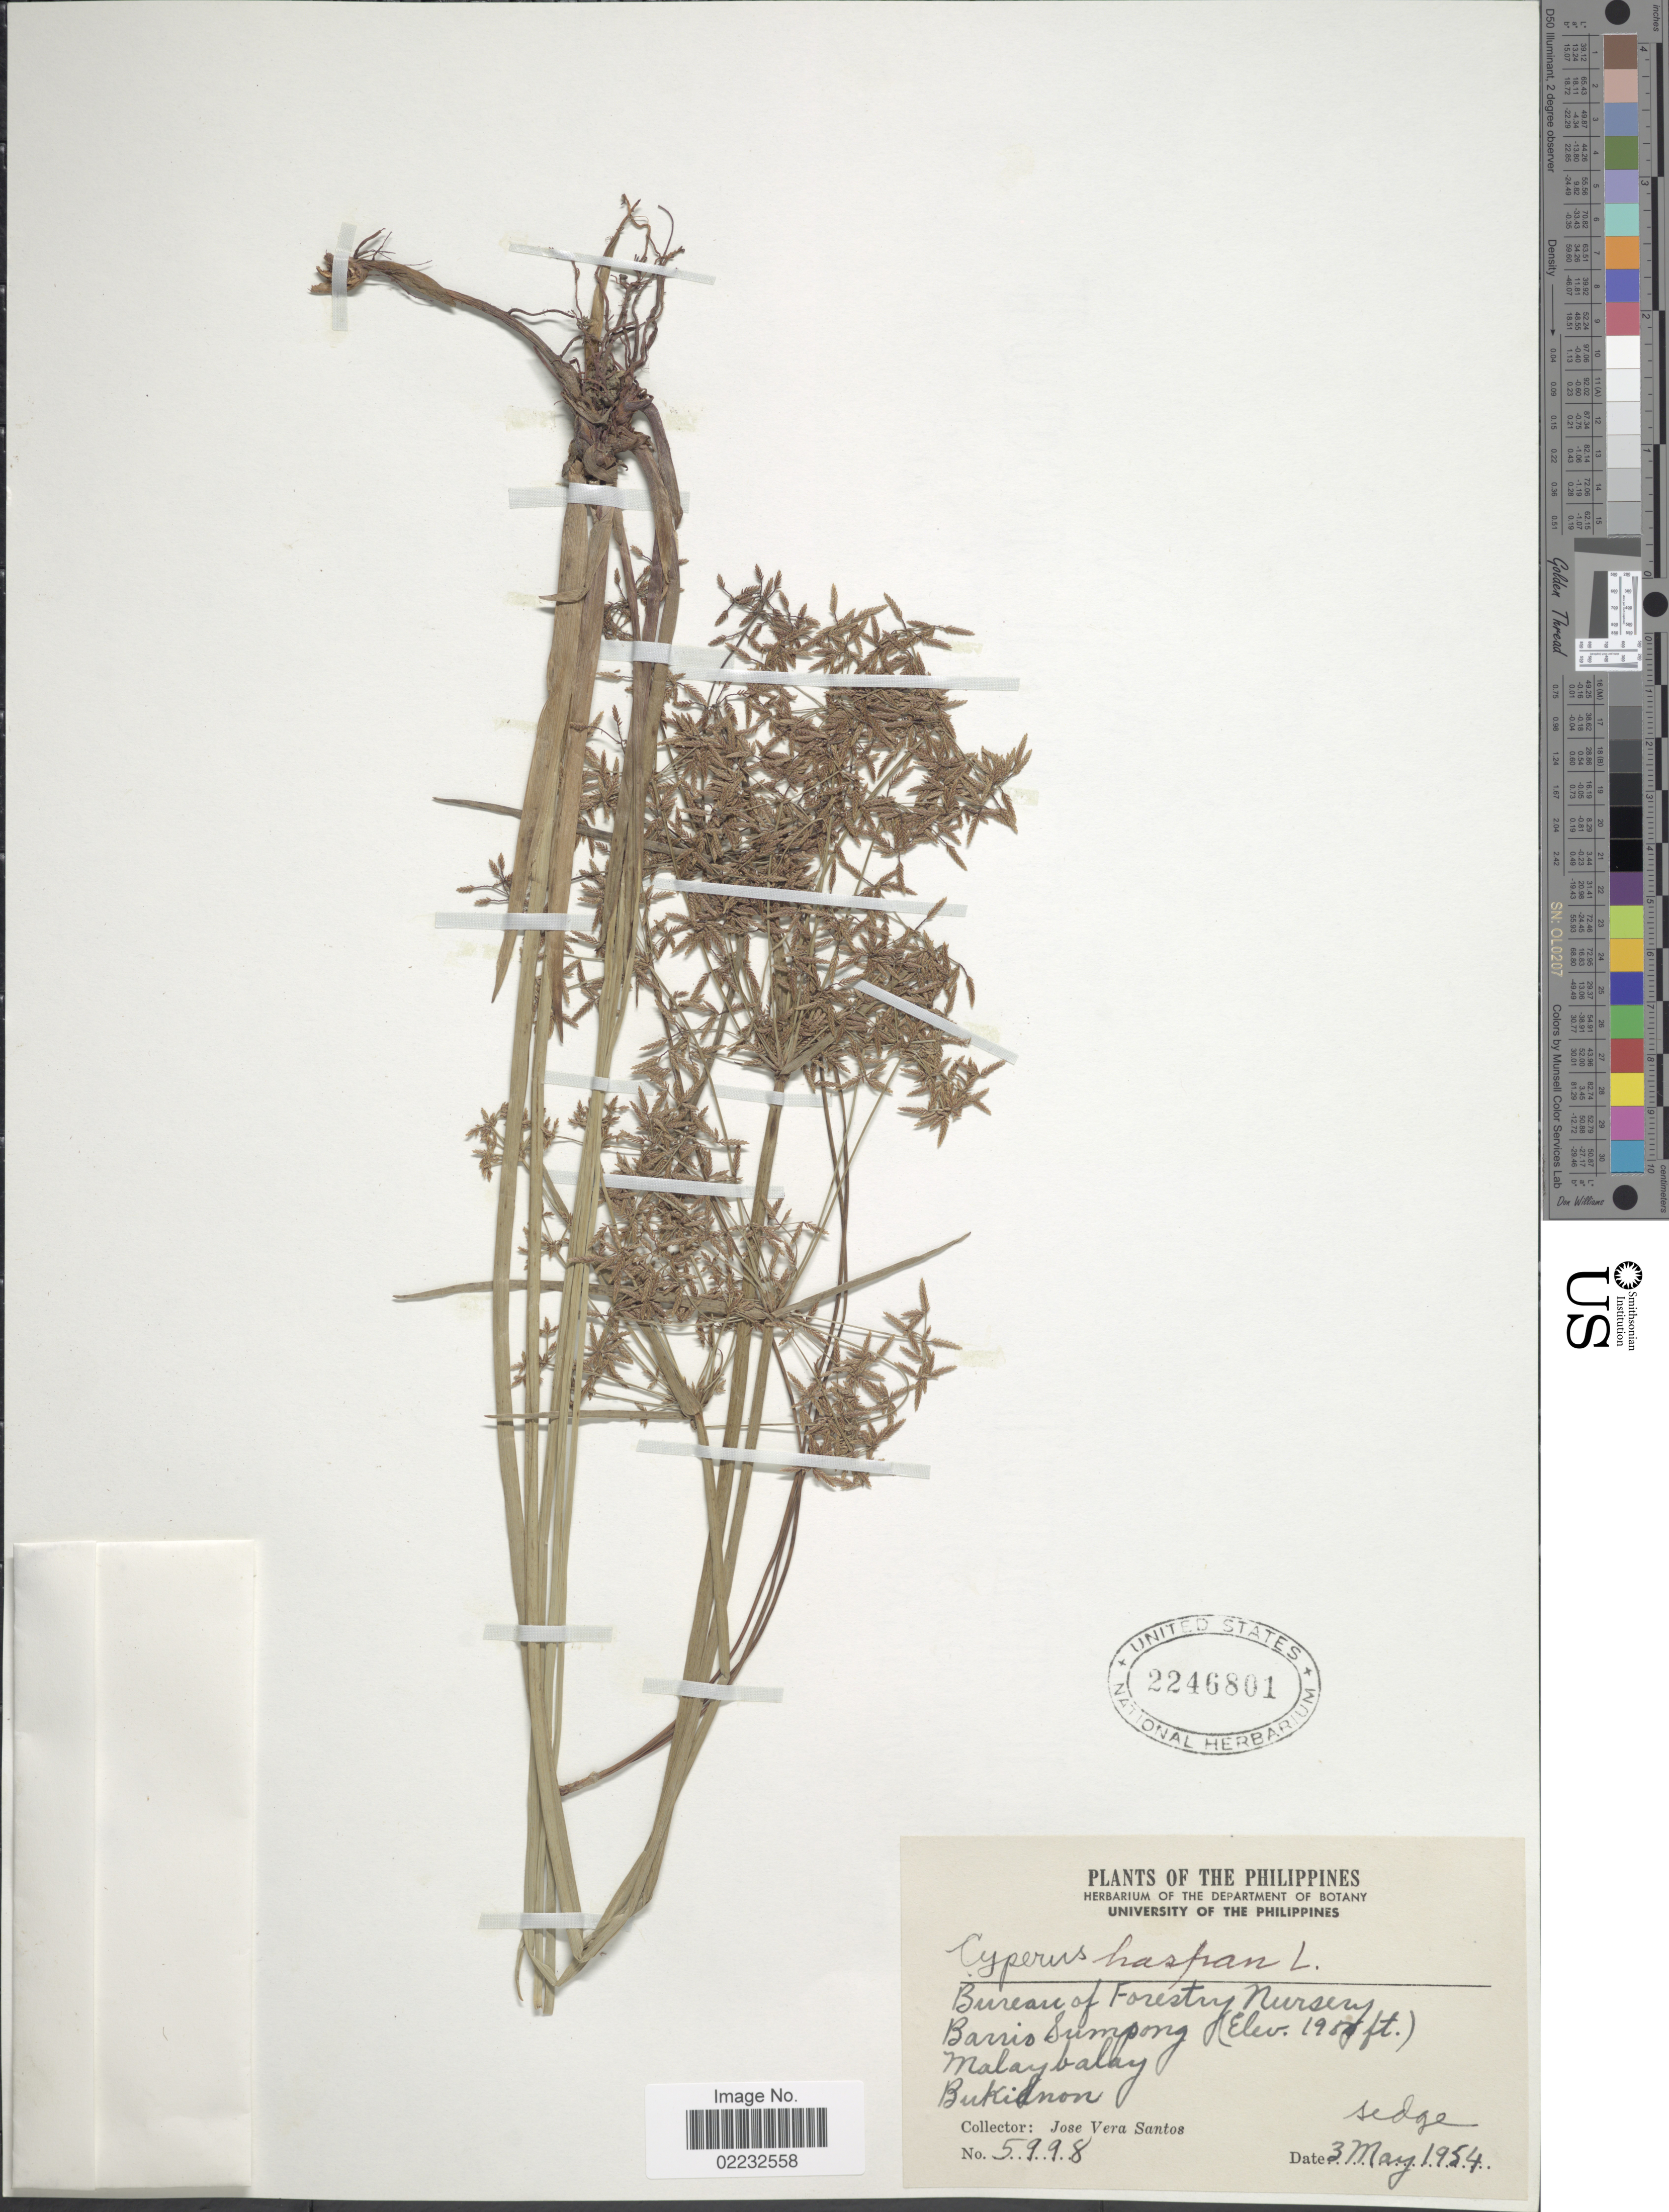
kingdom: Plantae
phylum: Tracheophyta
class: Liliopsida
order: Poales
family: Cyperaceae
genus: Cyperus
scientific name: Cyperus haspan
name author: L.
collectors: J. V. Santos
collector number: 5998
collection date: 1954-05-03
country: Philippines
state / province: Northern Mindanao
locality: Bureasu Forestry Nursery. Barrio Sumpong, Malaybalay, Bukidnon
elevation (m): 579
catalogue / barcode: US 2246801